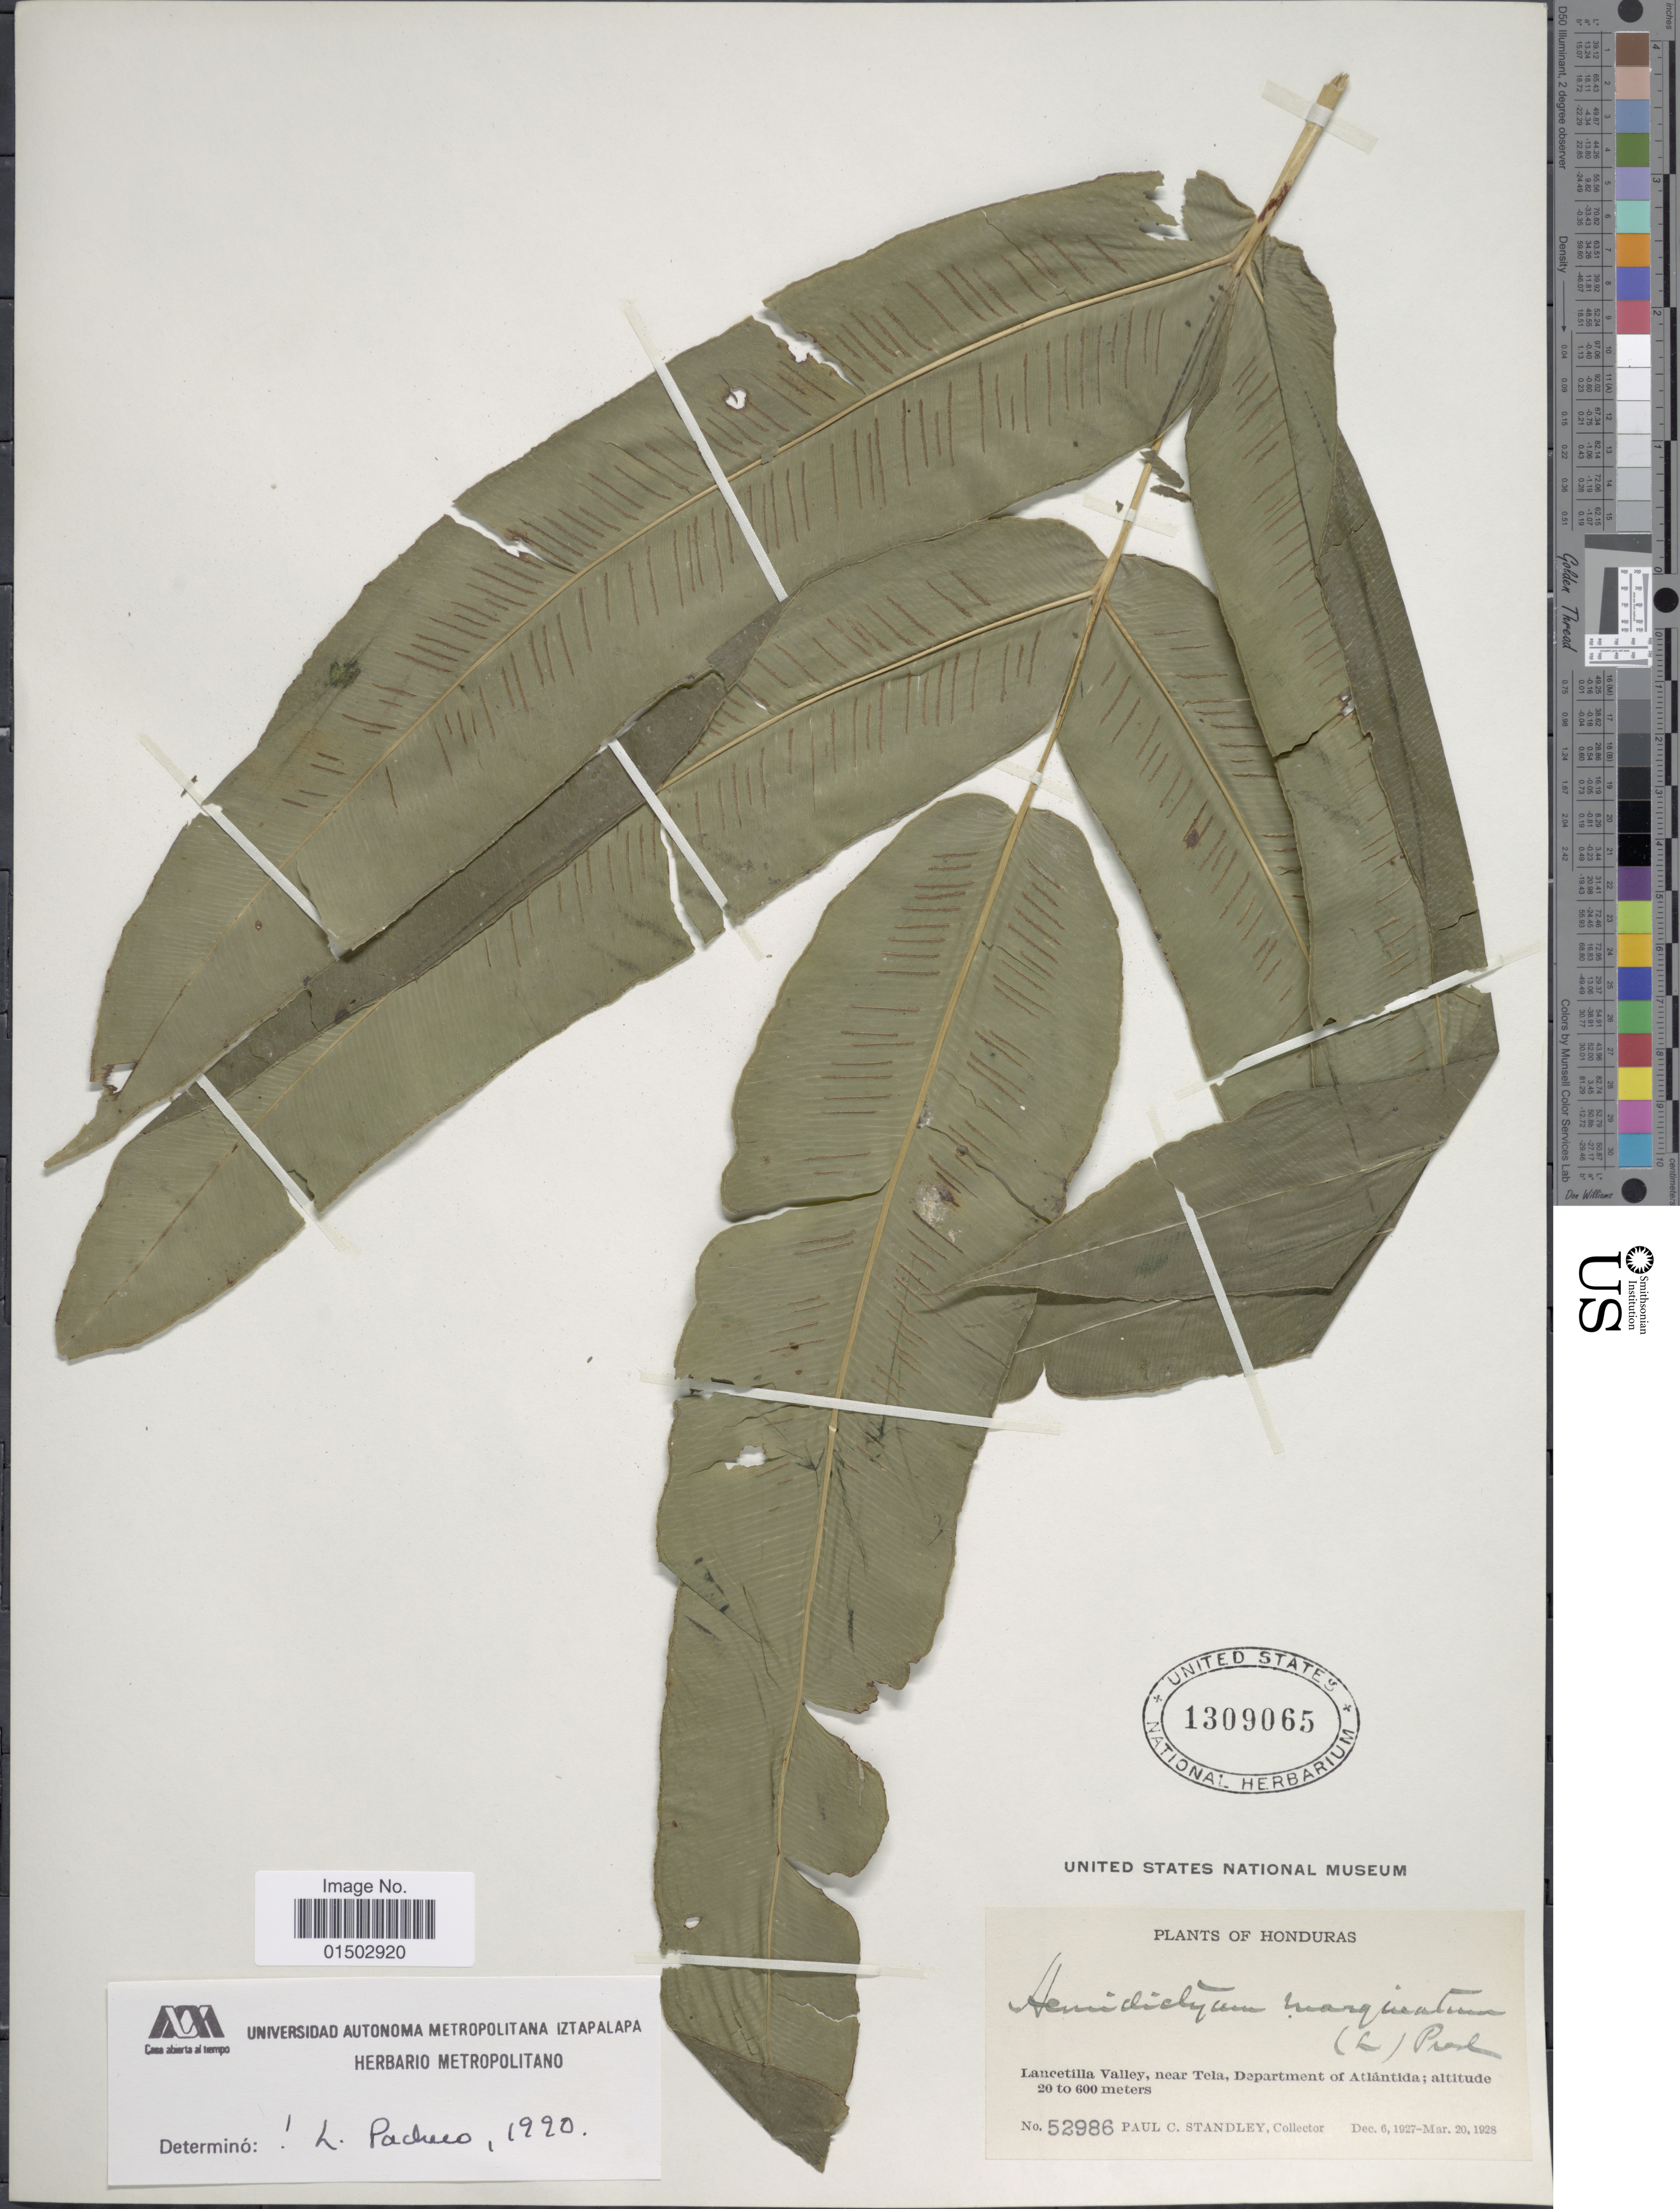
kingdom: Plantae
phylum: Tracheophyta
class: Polypodiopsida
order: Polypodiales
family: Hemidictyaceae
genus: Hemidictyum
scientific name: Hemidictyum marginatum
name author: (L.) C. Presl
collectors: P. C. Standley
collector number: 52986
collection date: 1927-12-06/1928-03-20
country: Honduras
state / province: Atlántida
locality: Lancetilla Valley, near Tela, Department of Atlantida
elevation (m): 20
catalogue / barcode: US 1309065